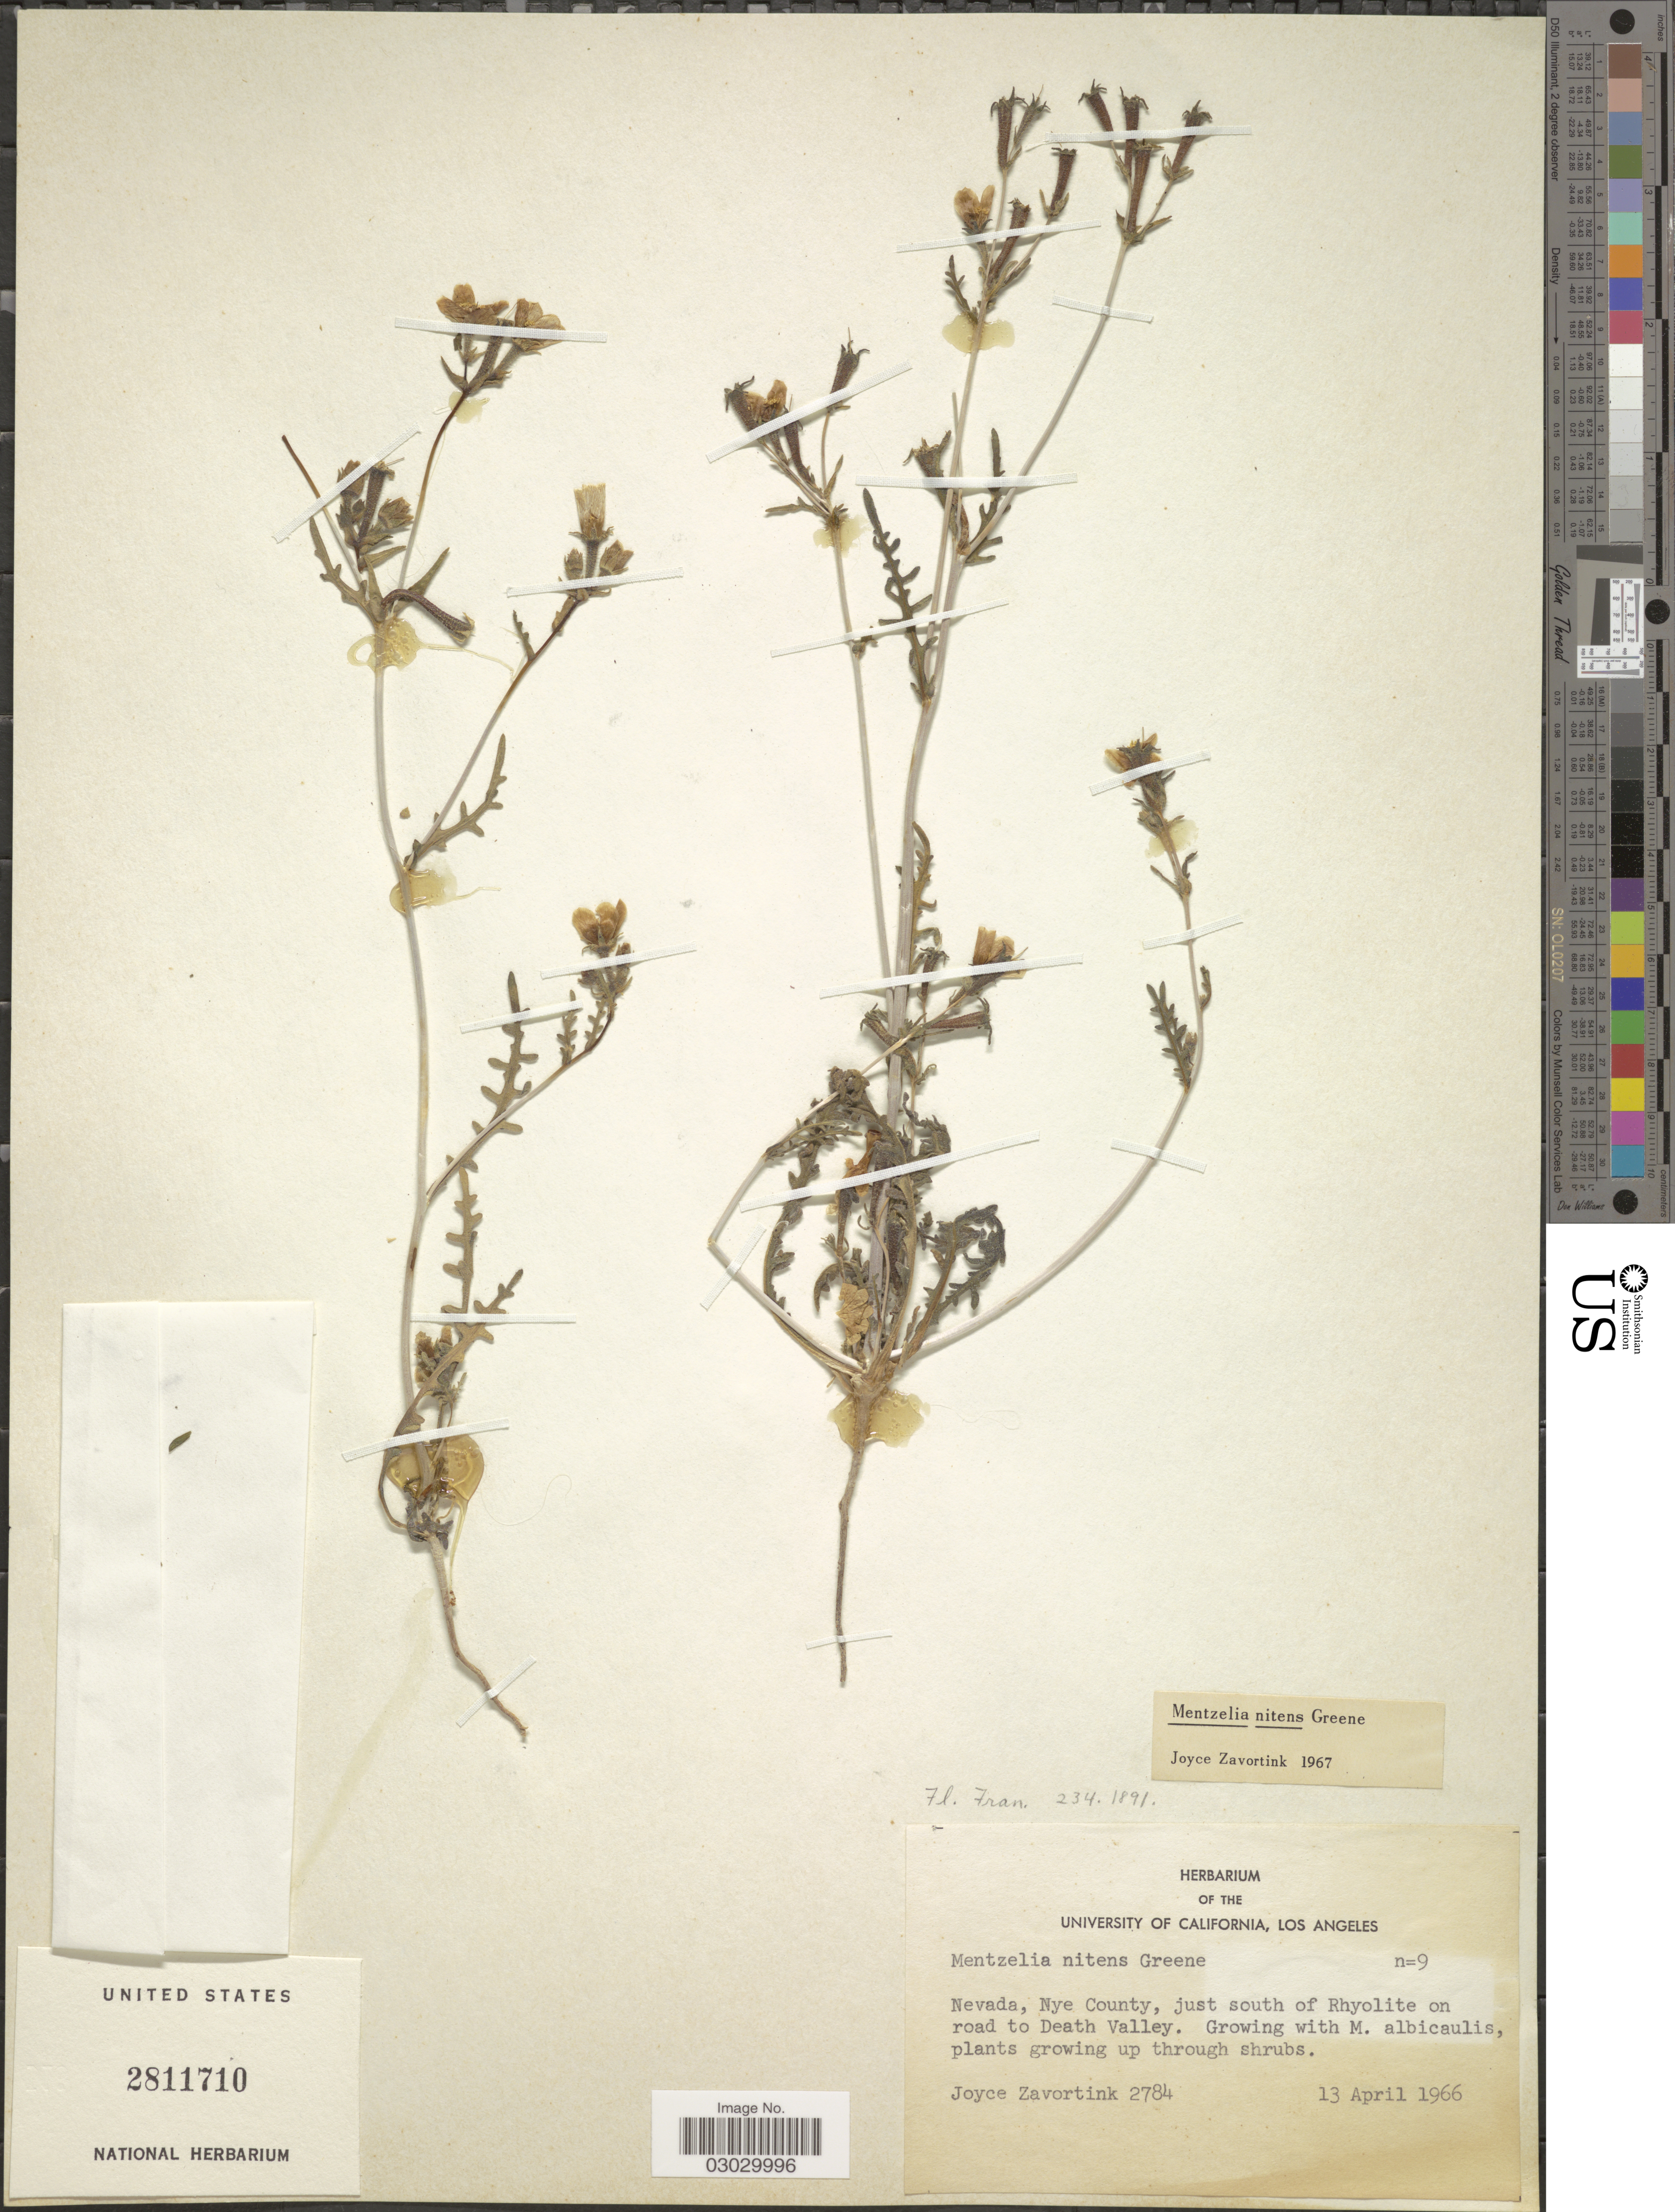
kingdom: Plantae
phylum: Tracheophyta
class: Magnoliopsida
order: Cornales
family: Loasaceae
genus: Mentzelia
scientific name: Mentzelia nitens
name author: Greene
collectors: J. Zavortink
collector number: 2784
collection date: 1966-04-13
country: United States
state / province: Nevada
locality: Nye County, just south of Rhyolite on road to Death Valley.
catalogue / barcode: US 2811710